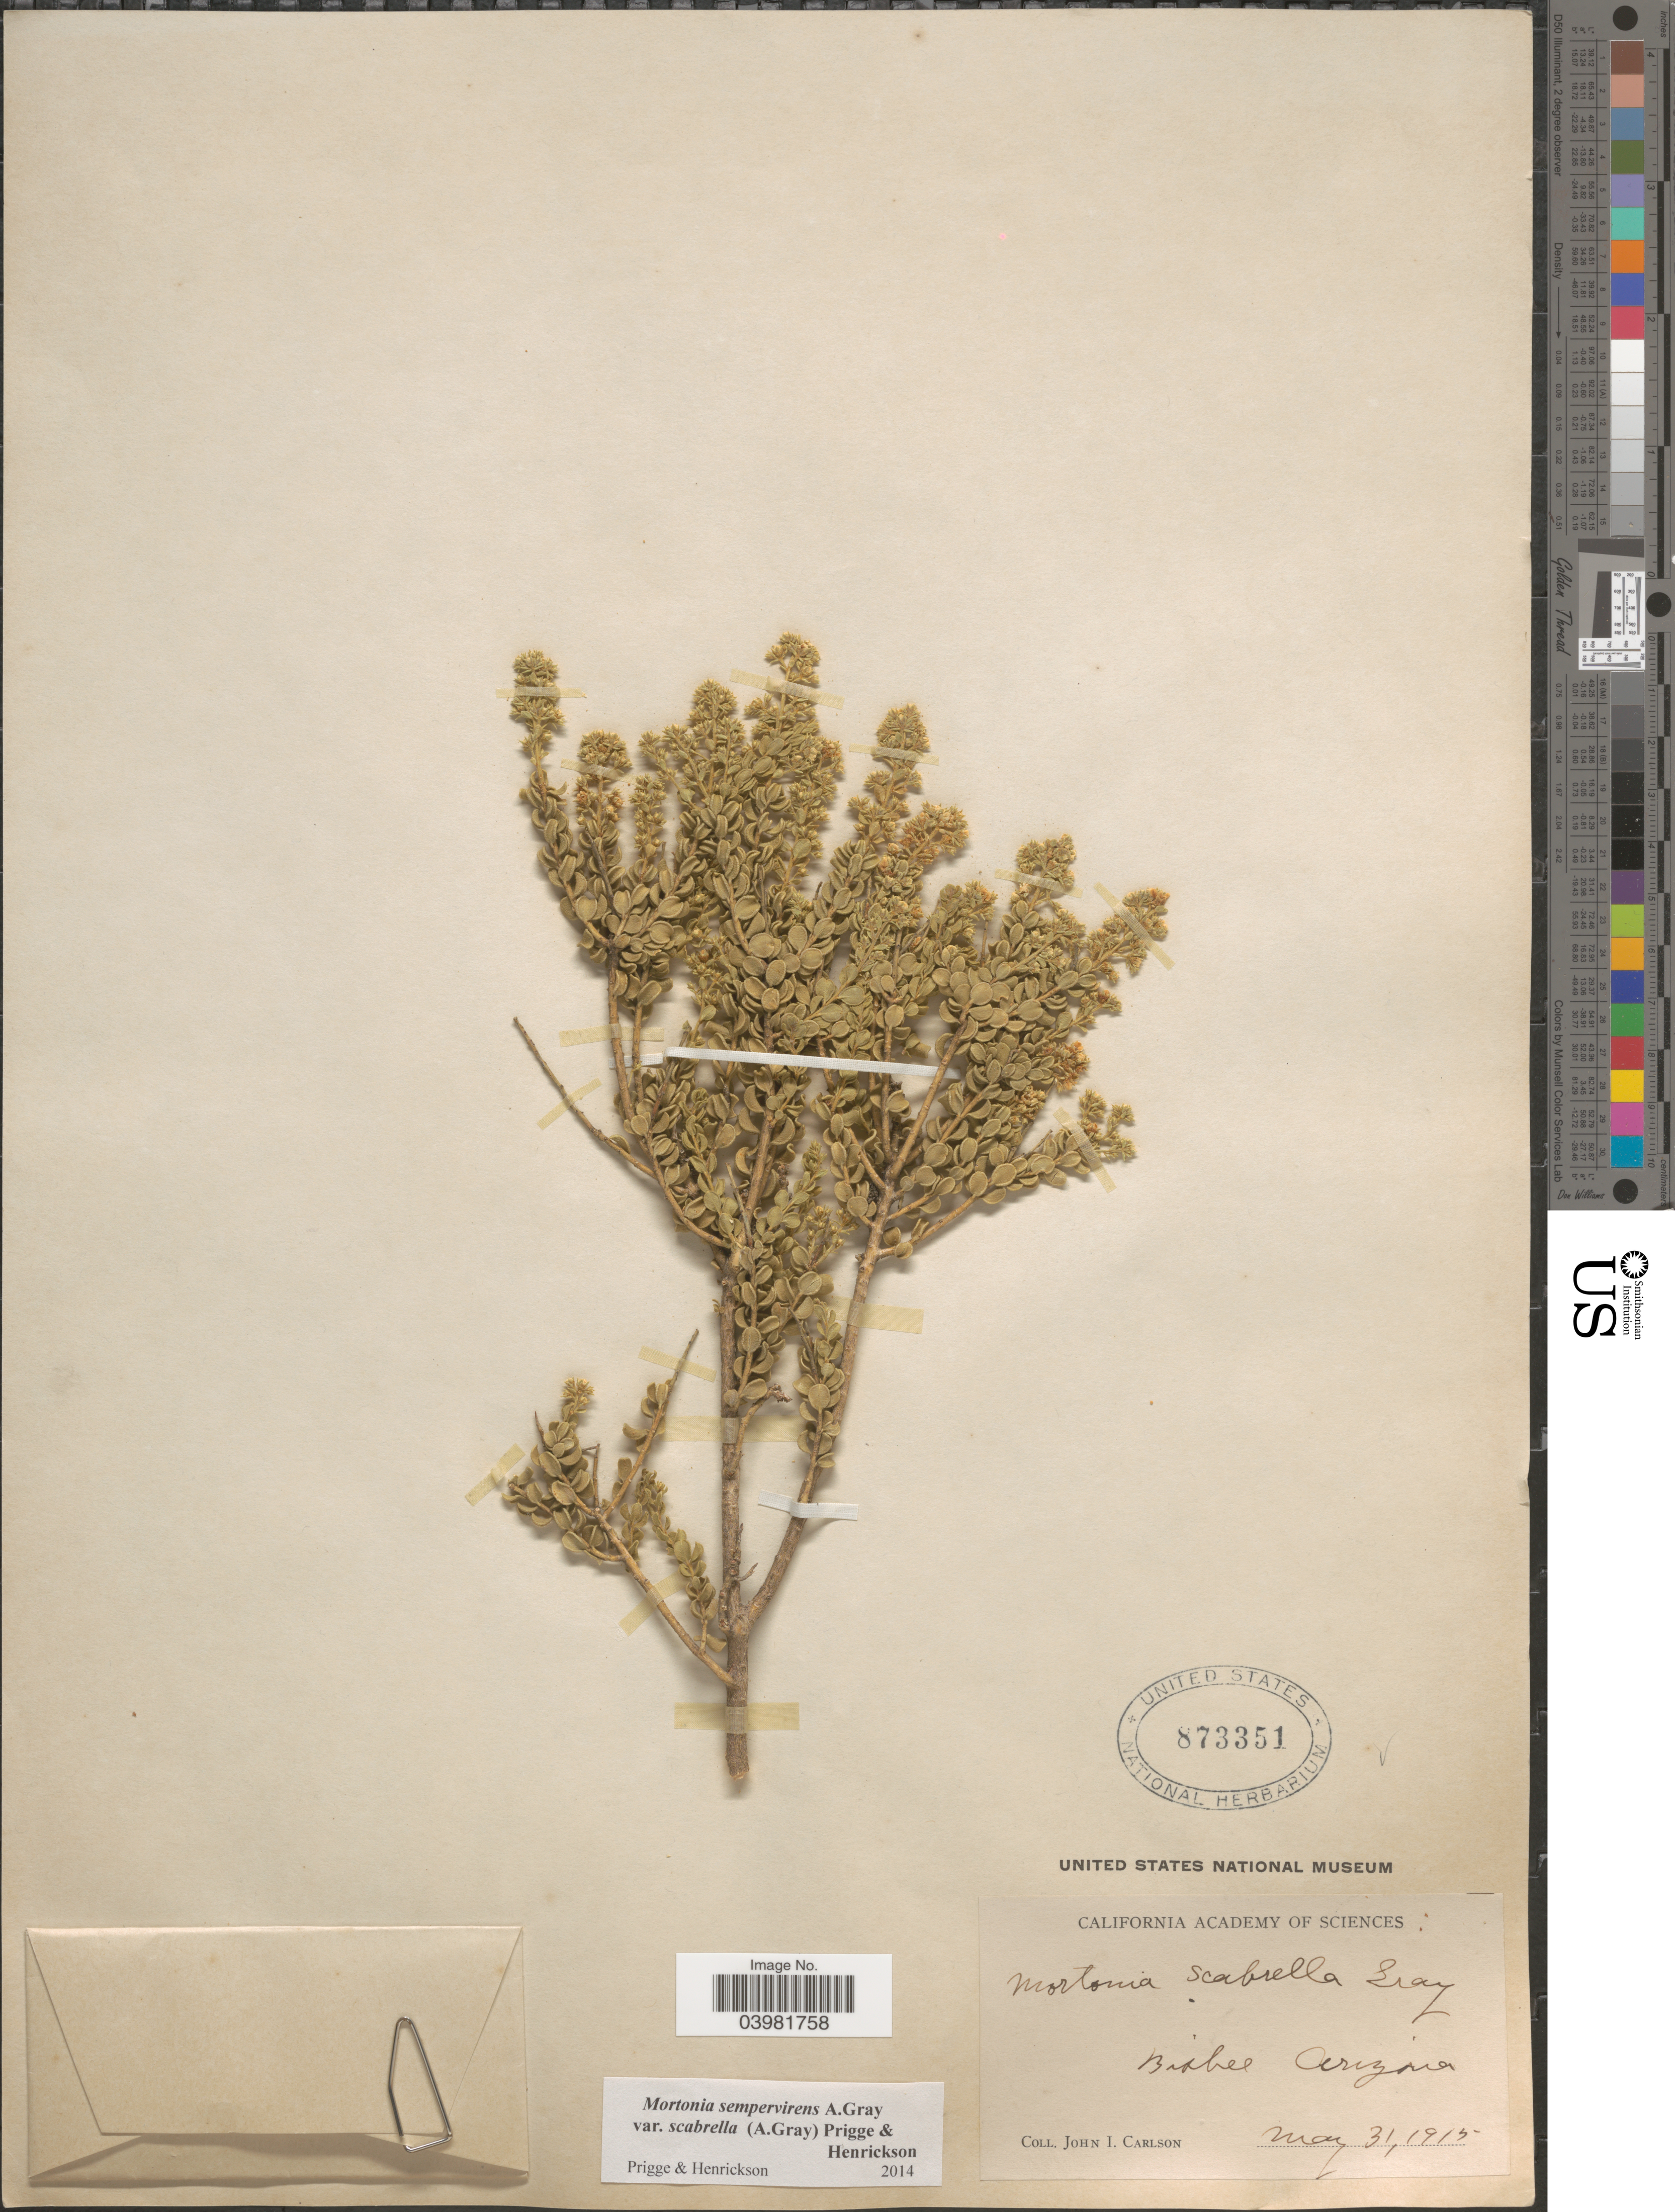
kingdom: Plantae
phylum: Tracheophyta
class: Magnoliopsida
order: Celastrales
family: Celastraceae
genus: Mortonia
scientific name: Mortonia scabrella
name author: A. Gray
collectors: J. Carlson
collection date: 1915-05-31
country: United States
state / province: Arizona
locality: Bisbee.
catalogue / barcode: US 873351